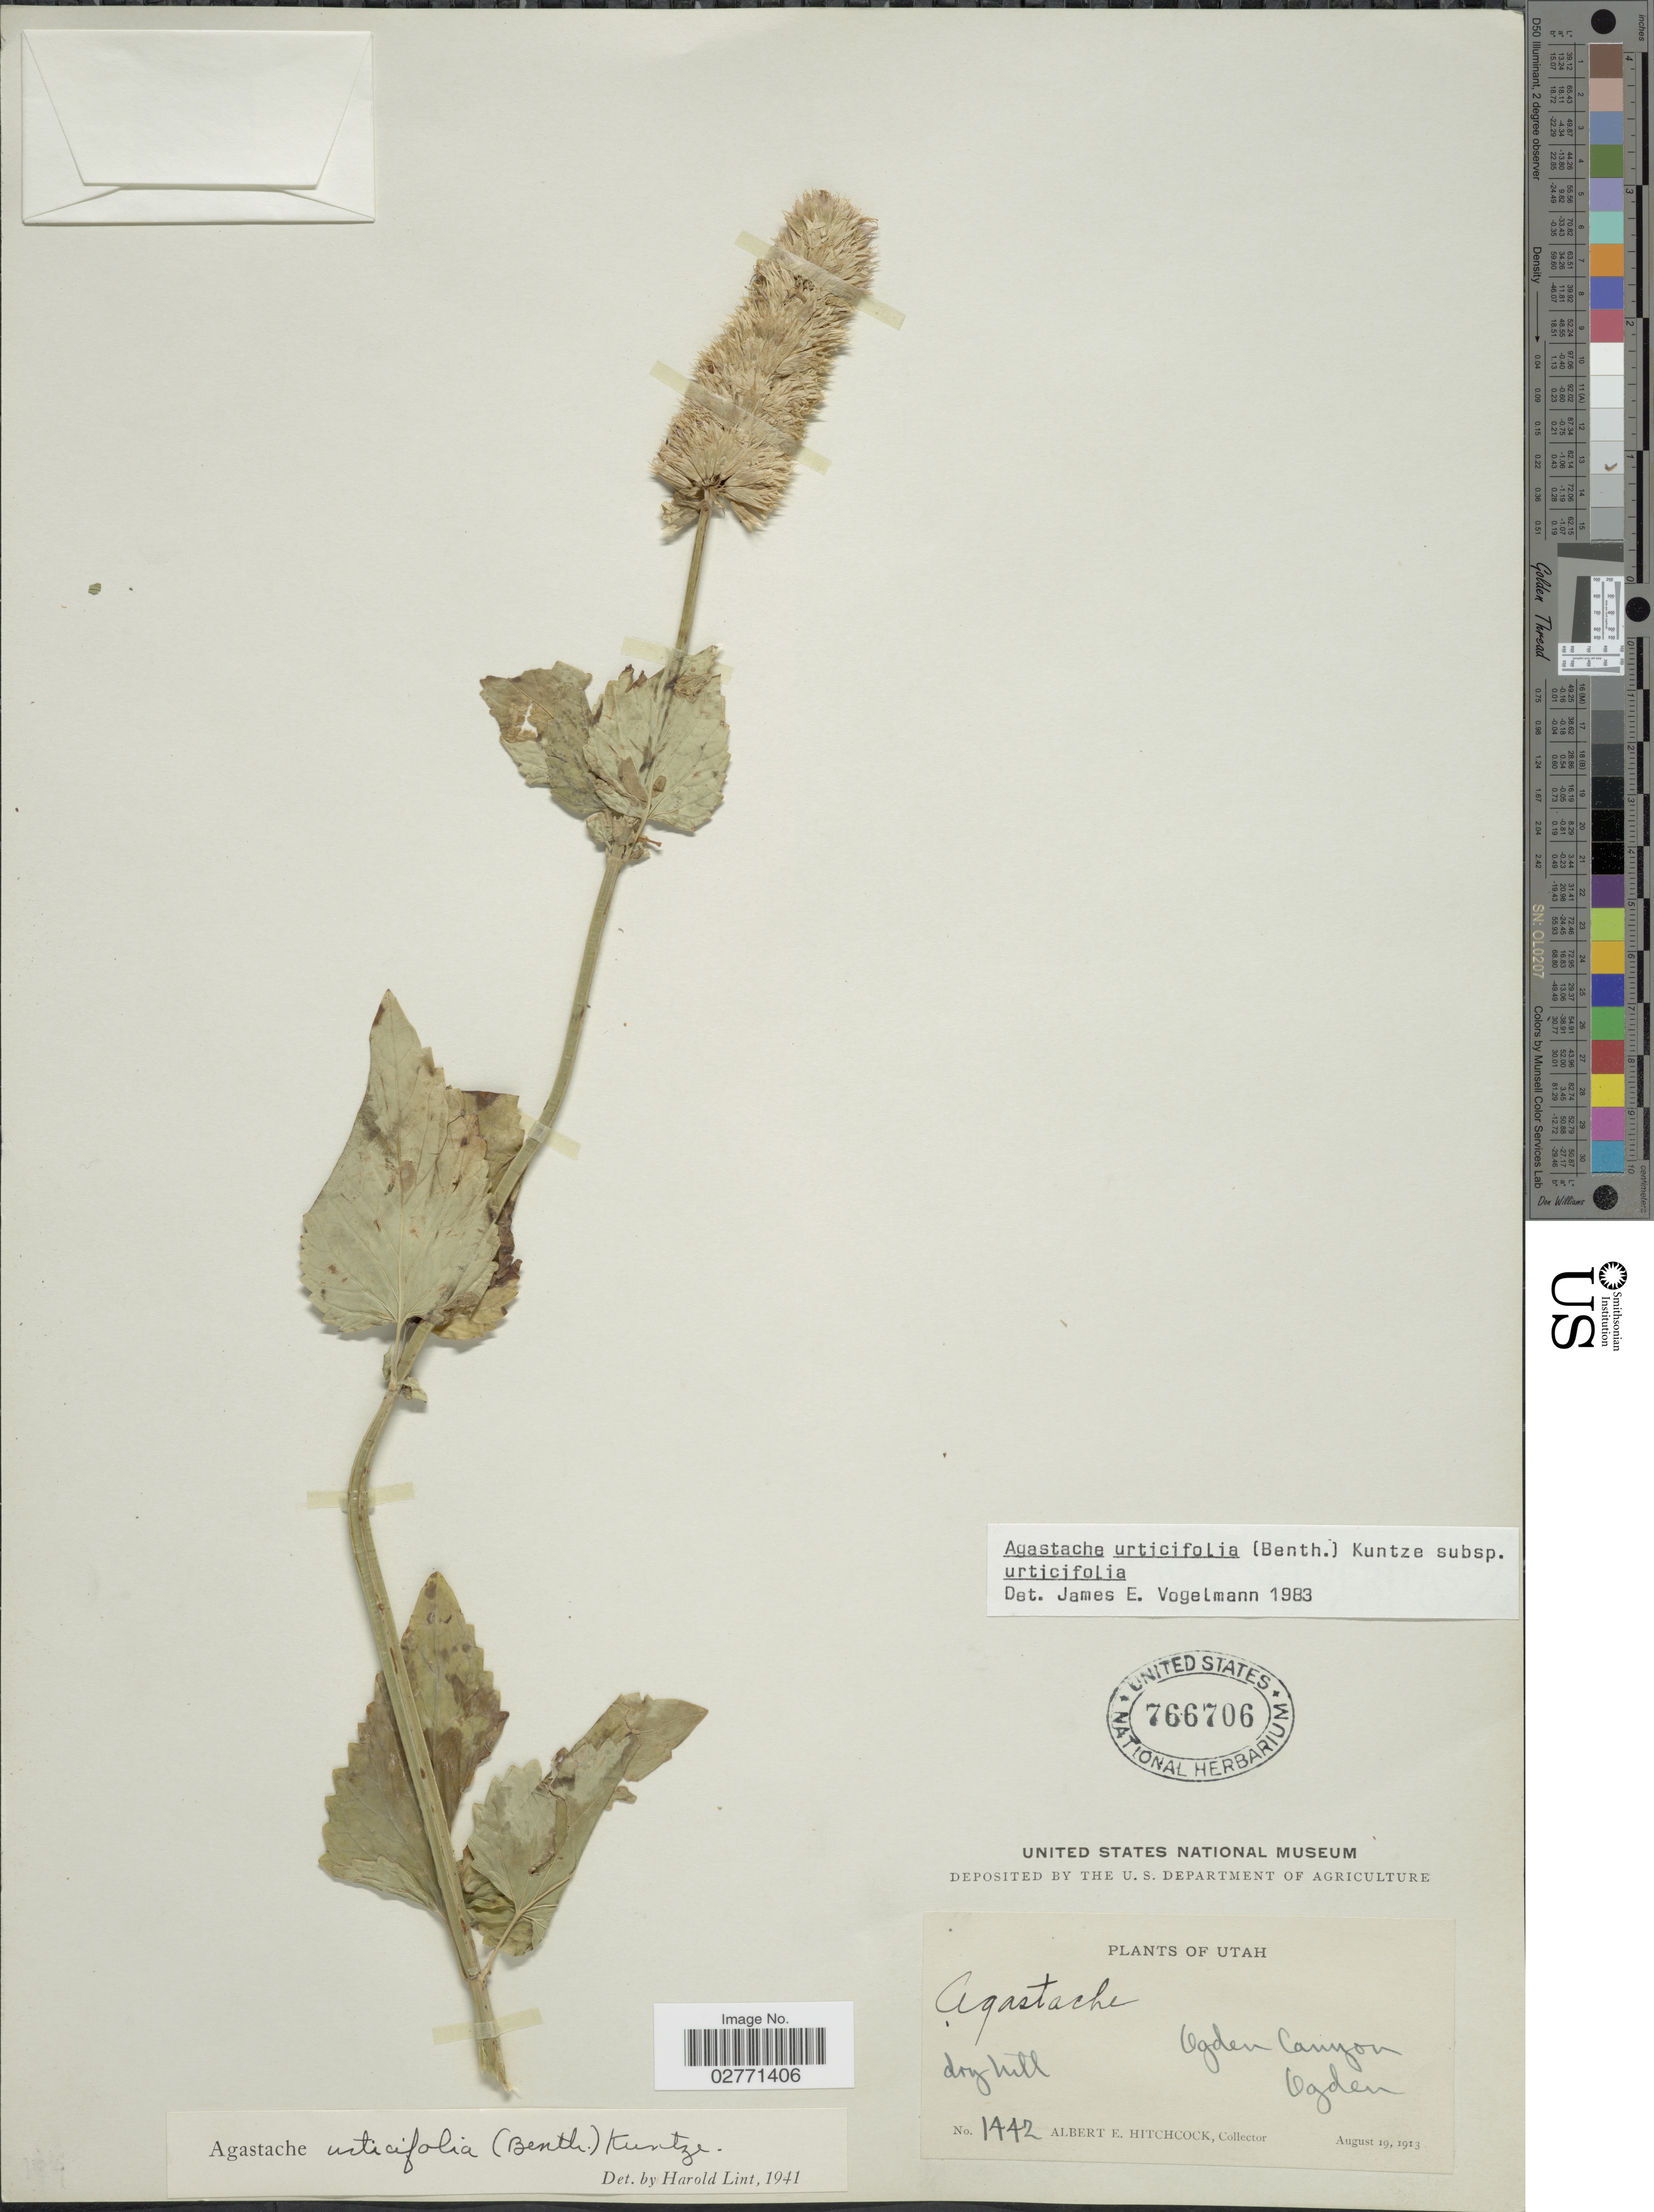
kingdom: Plantae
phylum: Tracheophyta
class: Magnoliopsida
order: Lamiales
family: Lamiaceae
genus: Agastache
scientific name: Agastache urticifolia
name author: (Benth.) Kuntze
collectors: A. Hitchcock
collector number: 1442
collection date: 1913-08-19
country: United States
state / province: Utah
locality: Ogden Canyon, Ogden, dry hill.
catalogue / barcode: US 766706